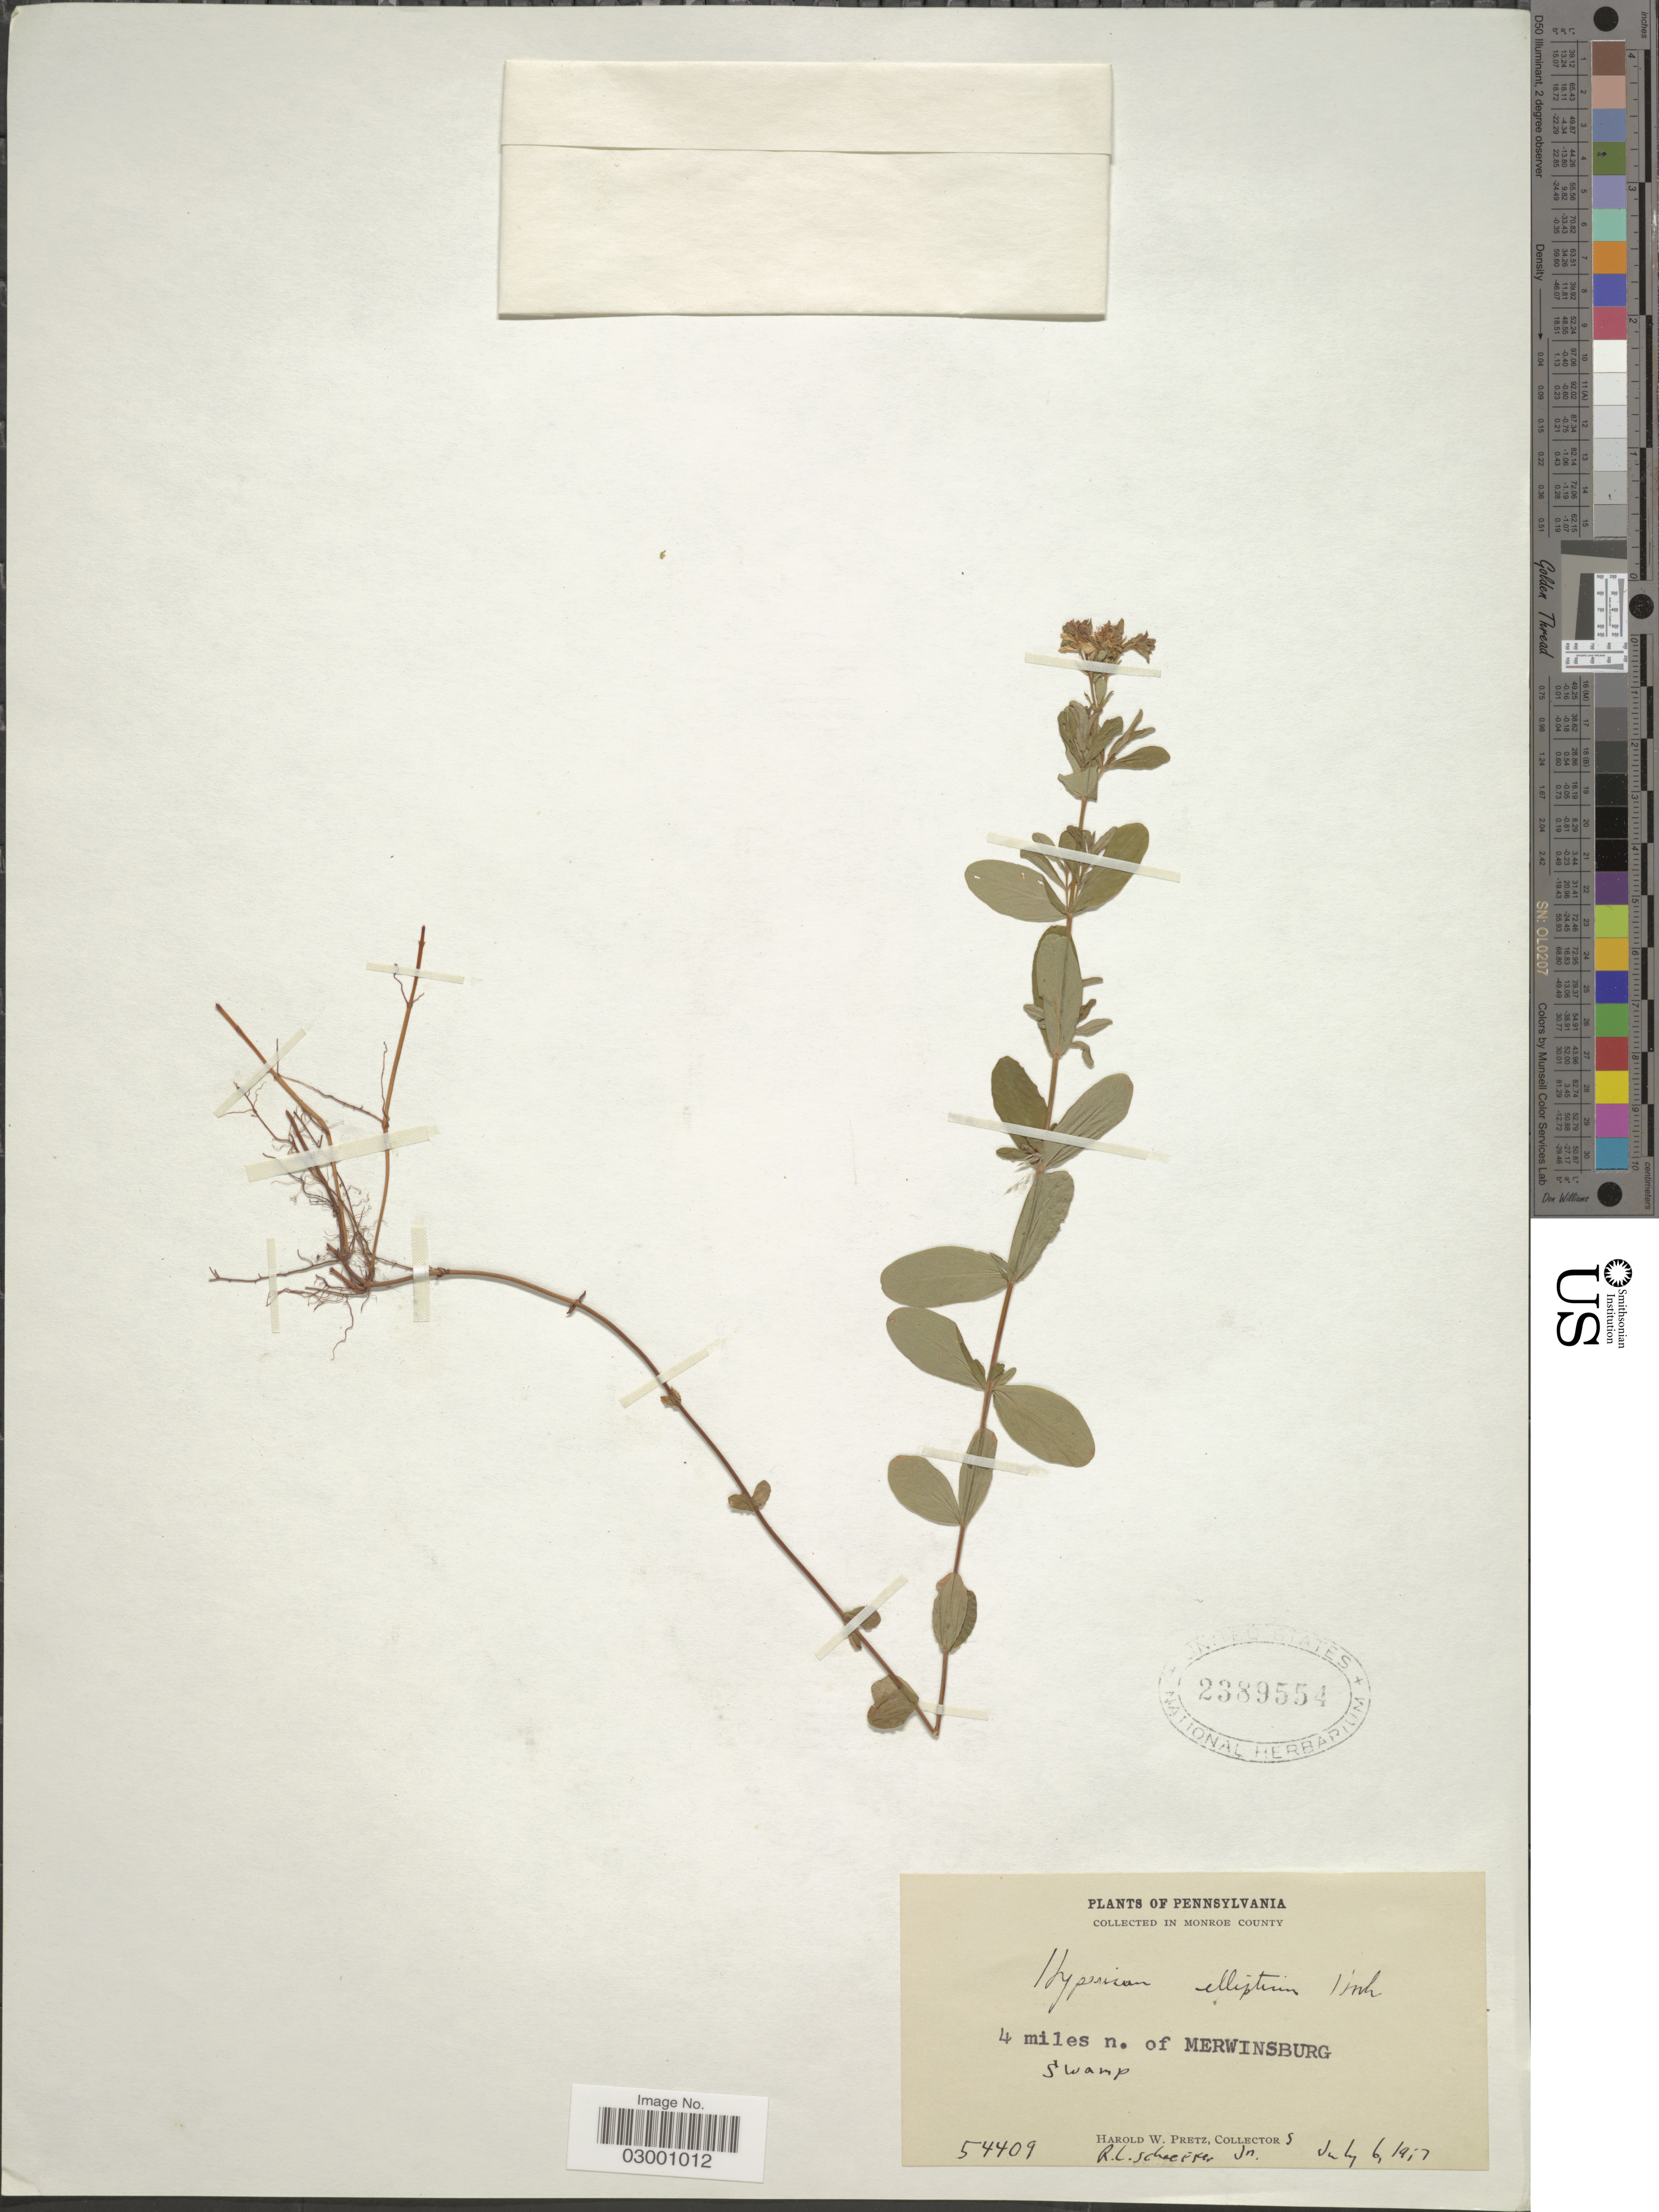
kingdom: Plantae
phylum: Tracheophyta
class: Magnoliopsida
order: Malpighiales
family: Hypericaceae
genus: Hypericum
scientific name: Hypericum ellipticum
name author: Hook.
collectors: H. W. Pretz & R. L. Schaeffer Jr.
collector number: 54409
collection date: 1957-07-06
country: United States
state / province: Pennsylvania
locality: In Monroe County. 4 miles n. of Merwinsburg.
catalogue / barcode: US 2389554